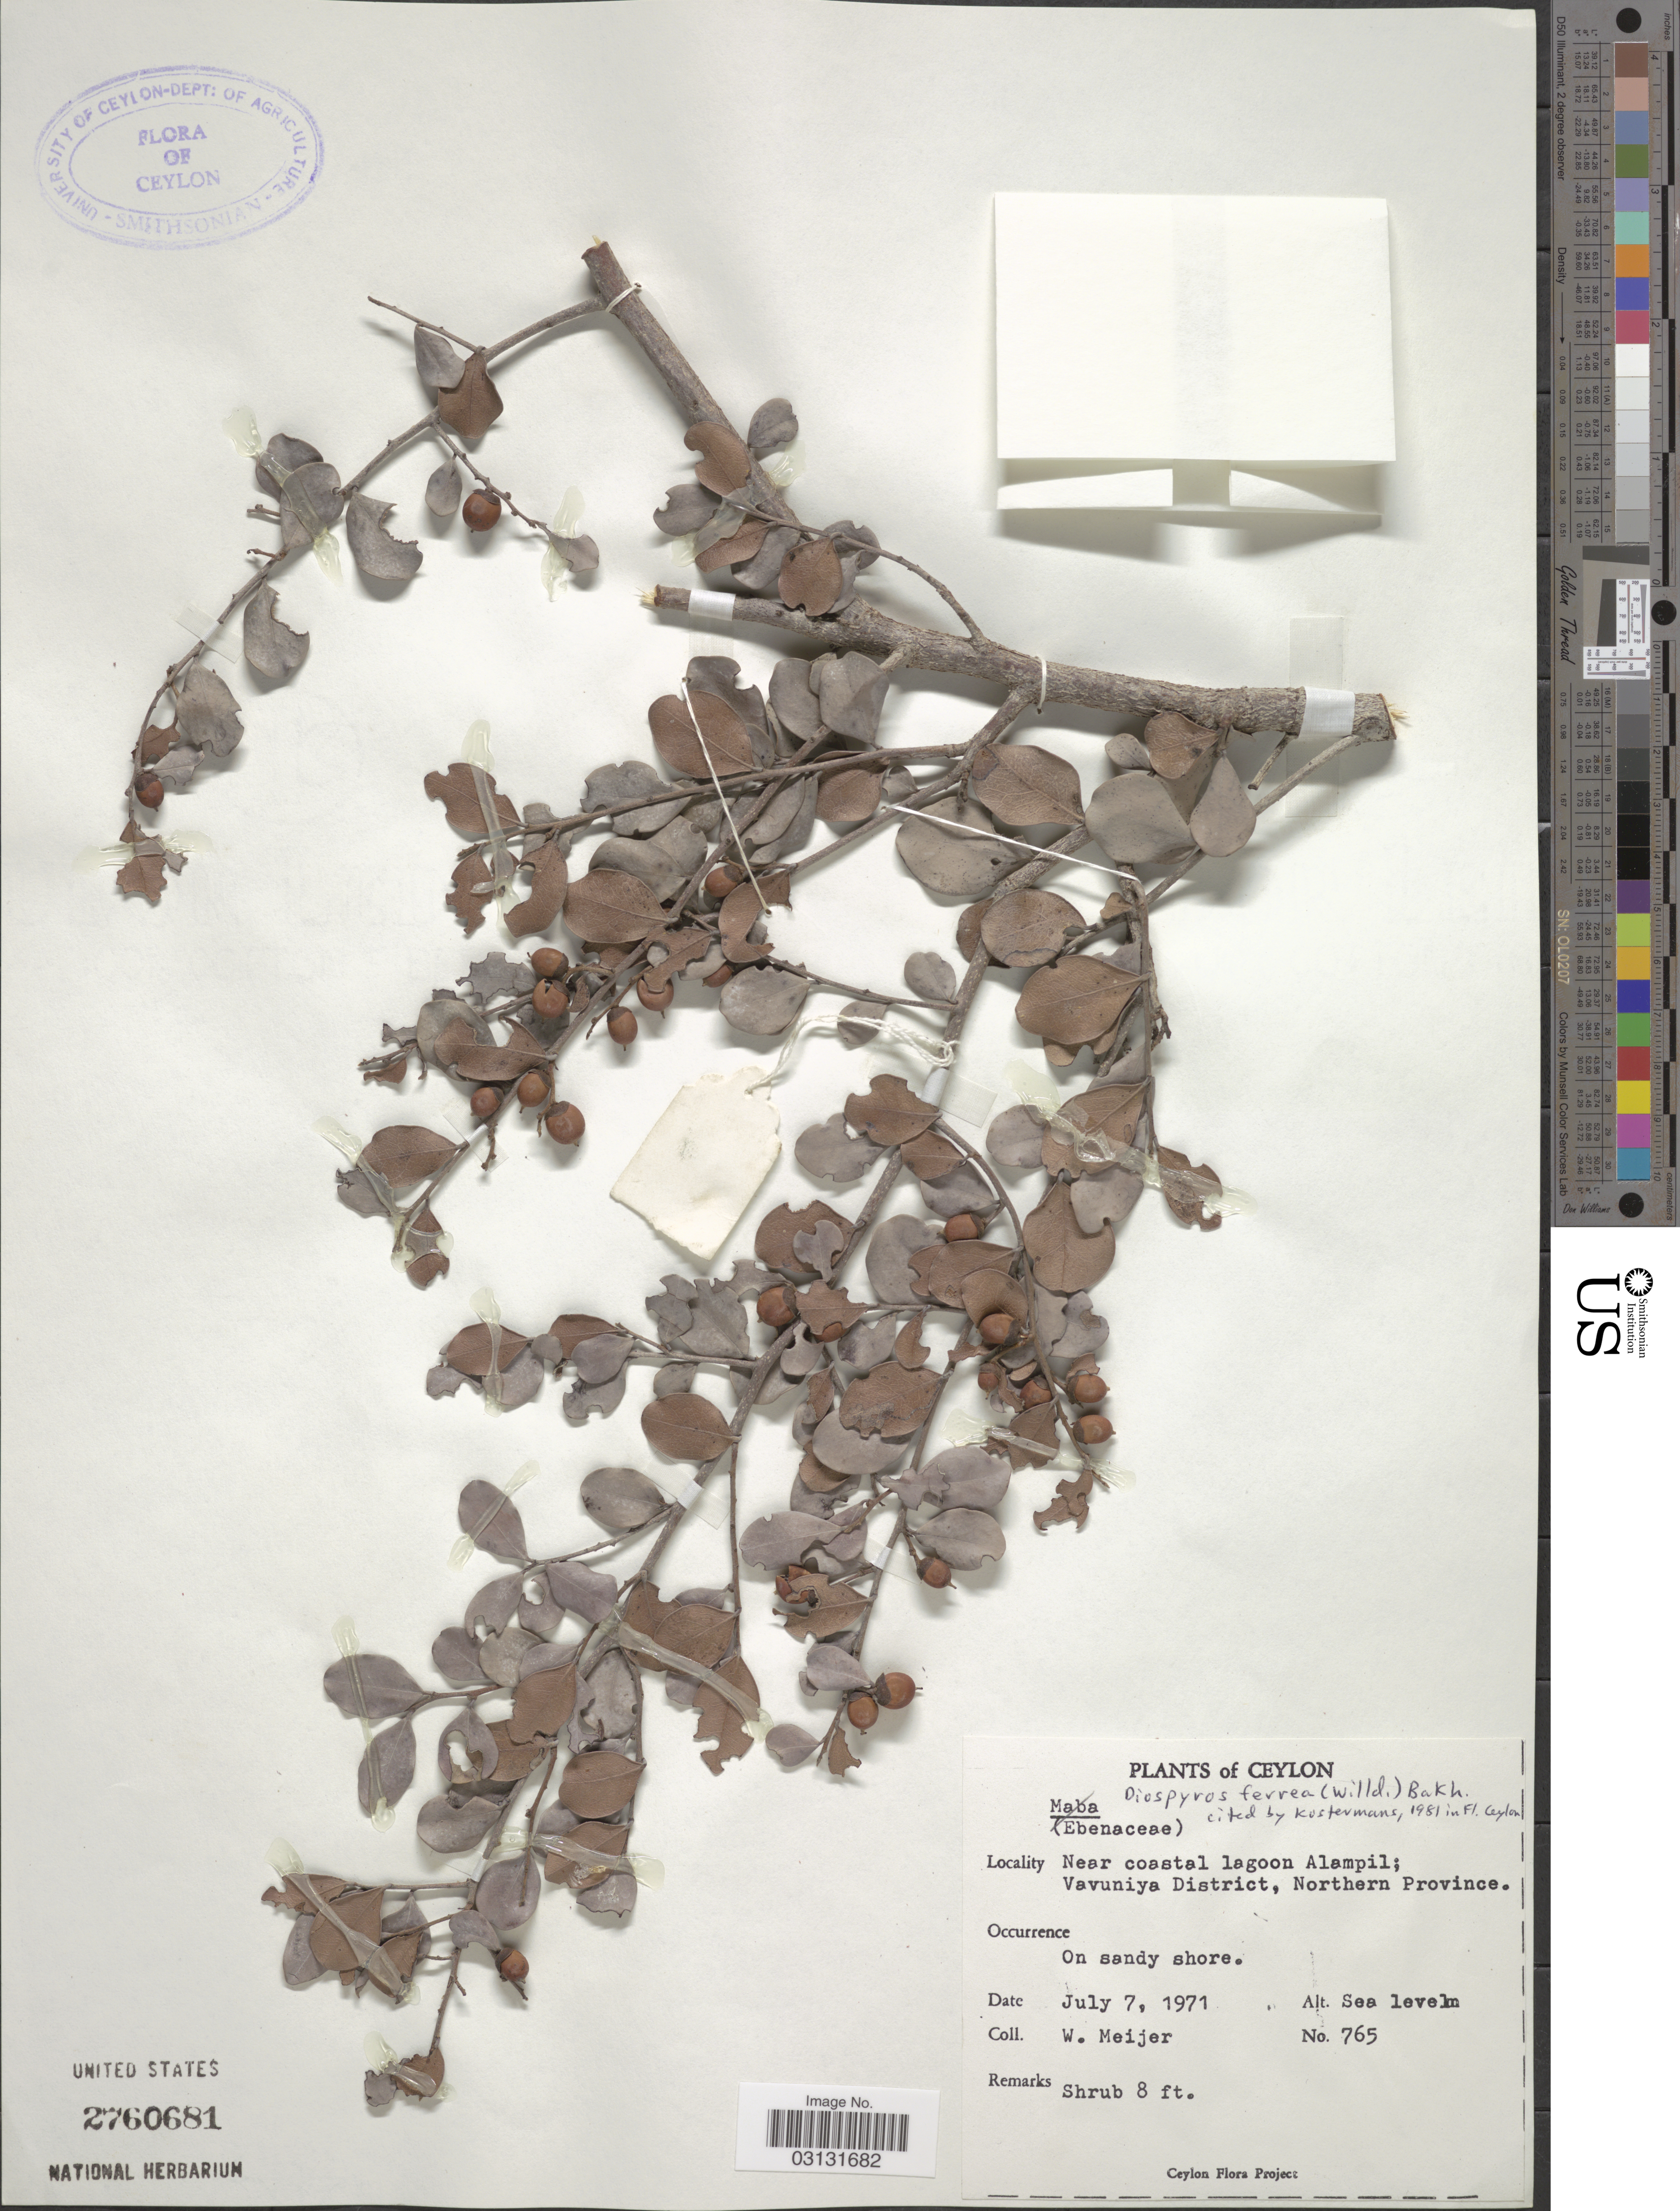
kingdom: Plantae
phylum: Tracheophyta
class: Magnoliopsida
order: Ericales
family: Ebenaceae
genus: Diospyros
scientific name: Diospyros ferrea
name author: (Willd.) Bakh.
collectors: W. Meijer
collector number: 765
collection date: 1971-07-07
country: Sri Lanka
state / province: Northern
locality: Ceylon. Near coastal lagoon Alampil; Vavuniya District, Northern Province.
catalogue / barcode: US 2760681